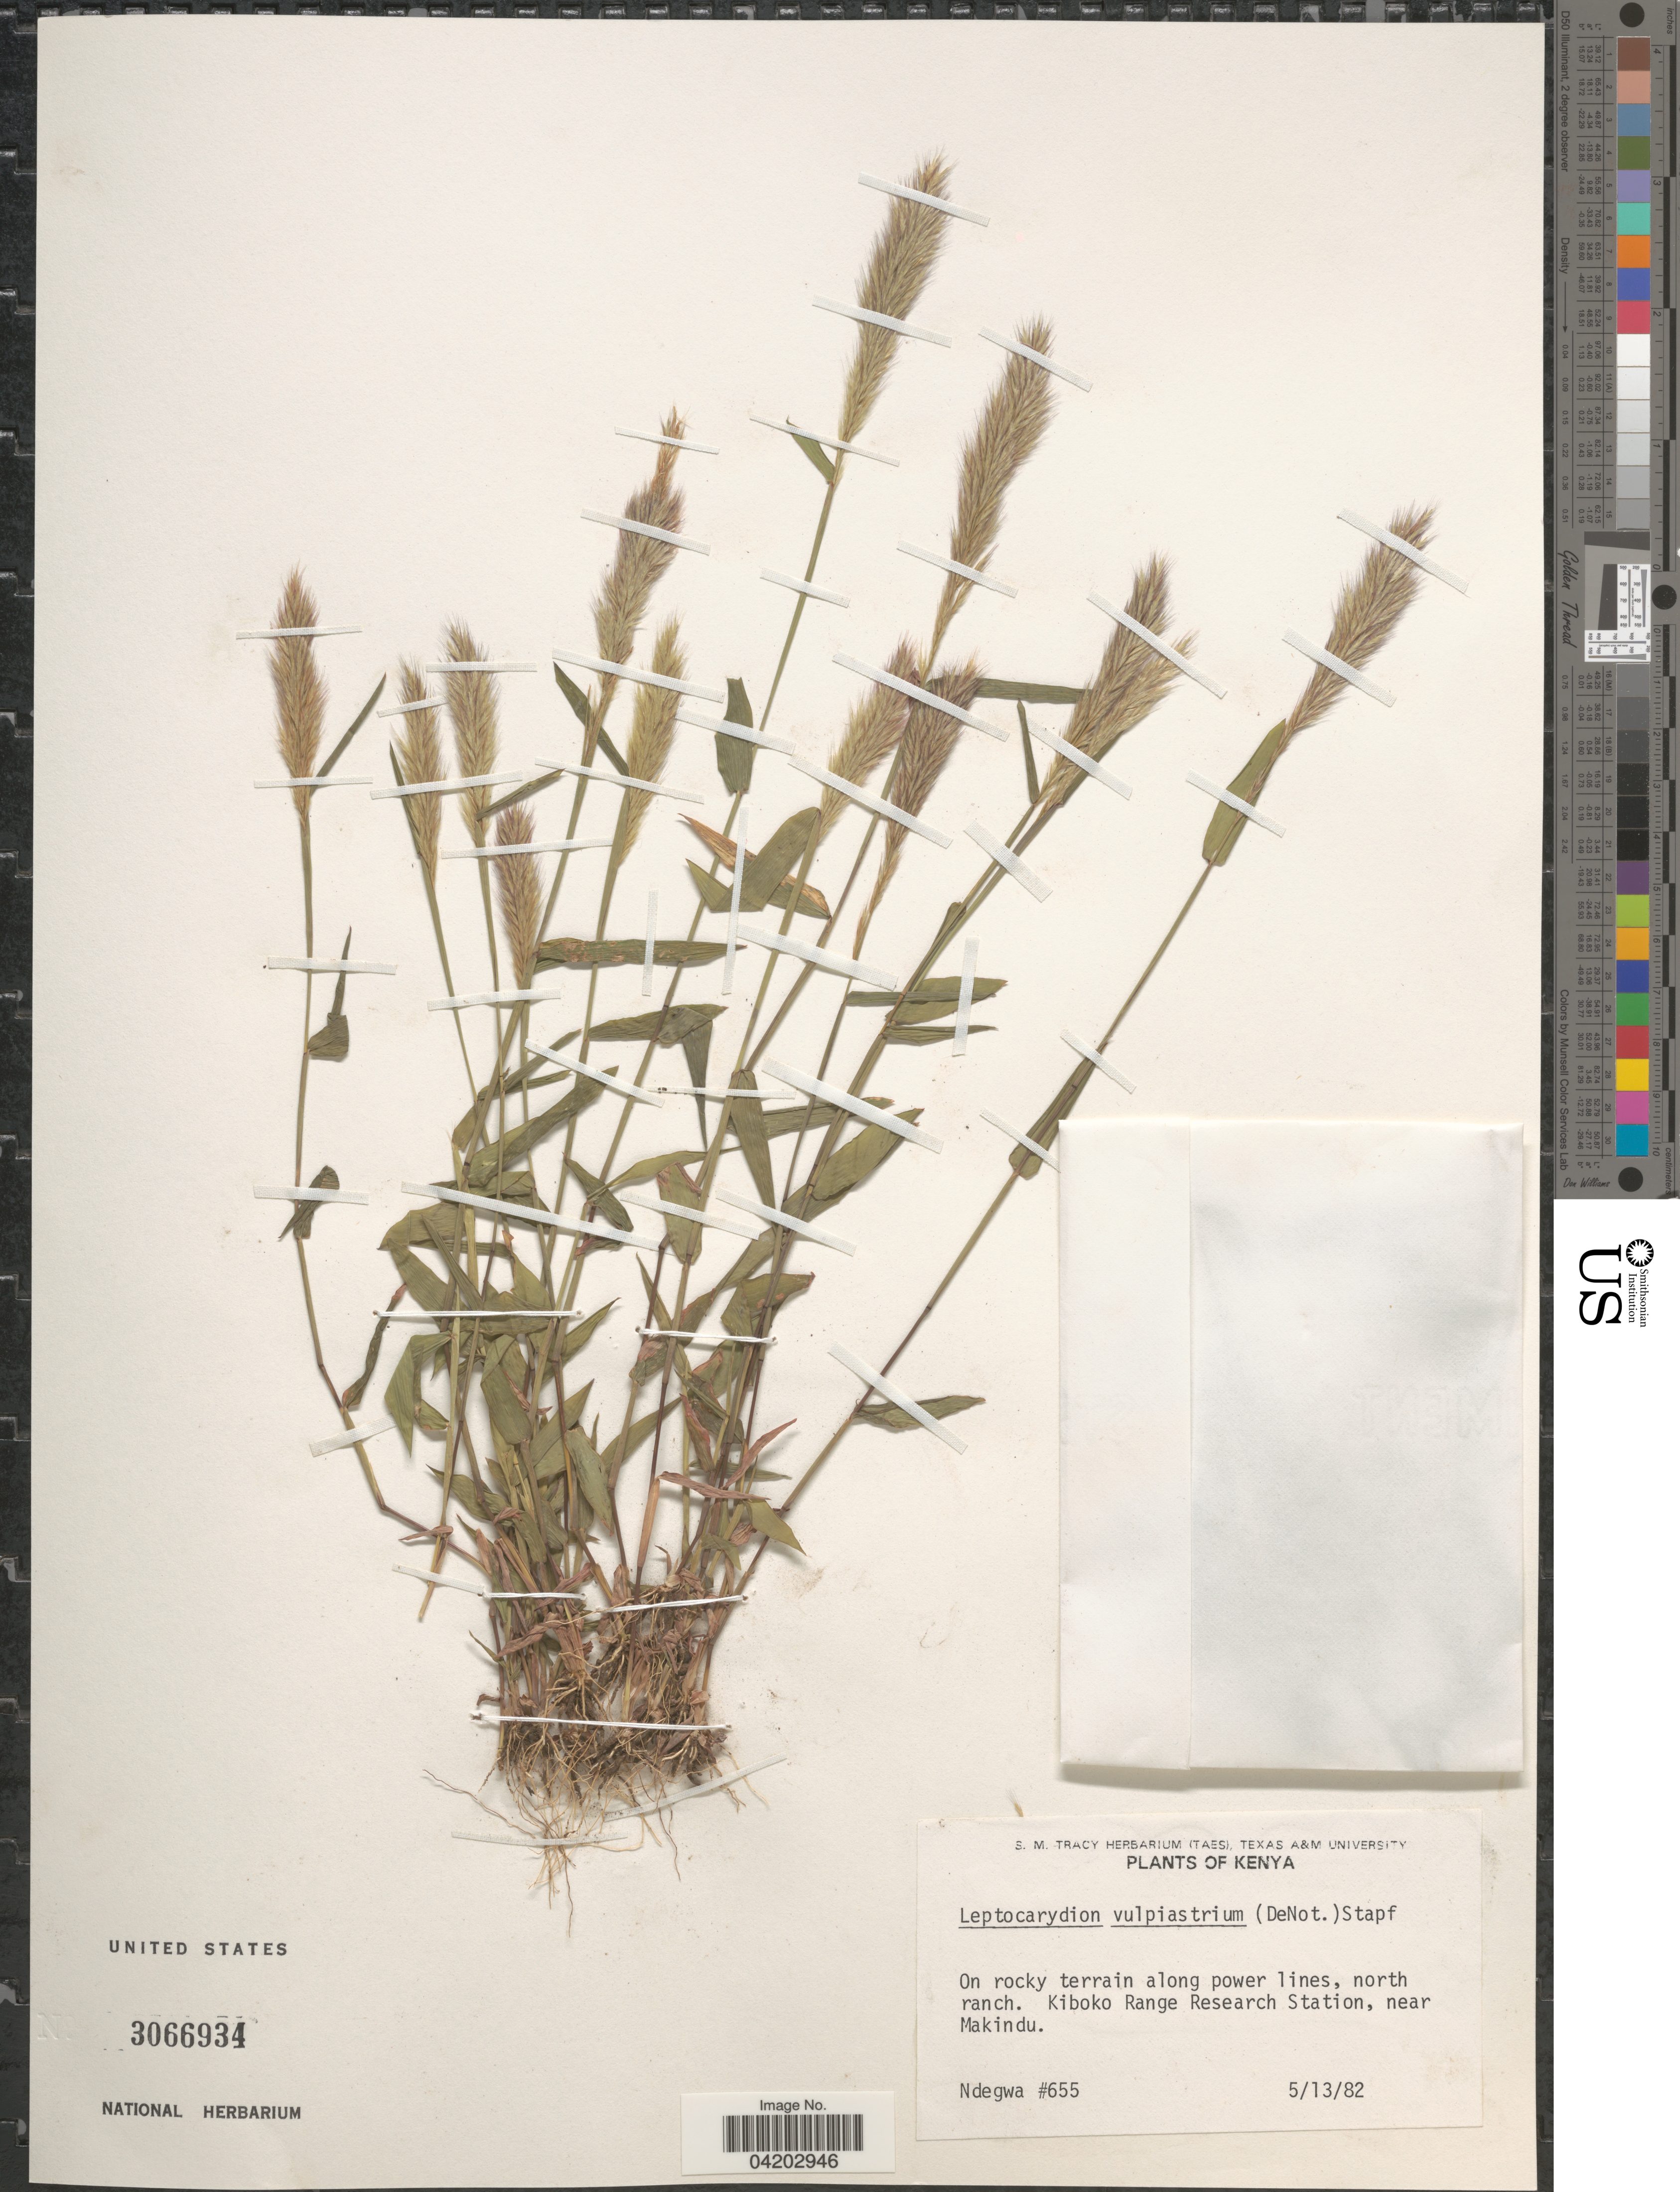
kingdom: Plantae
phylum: Tracheophyta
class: Liliopsida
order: Poales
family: Poaceae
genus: Leptocarydion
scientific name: Leptocarydion vulpiastrum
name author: (De Not.) Stapf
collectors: -. Ndegwa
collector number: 655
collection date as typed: Transcribed d/m/y: 13/5/82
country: Kenya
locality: Along power lines, north ranch. Kiboko Range Research Station, near Makindu.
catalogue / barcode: US 3066934